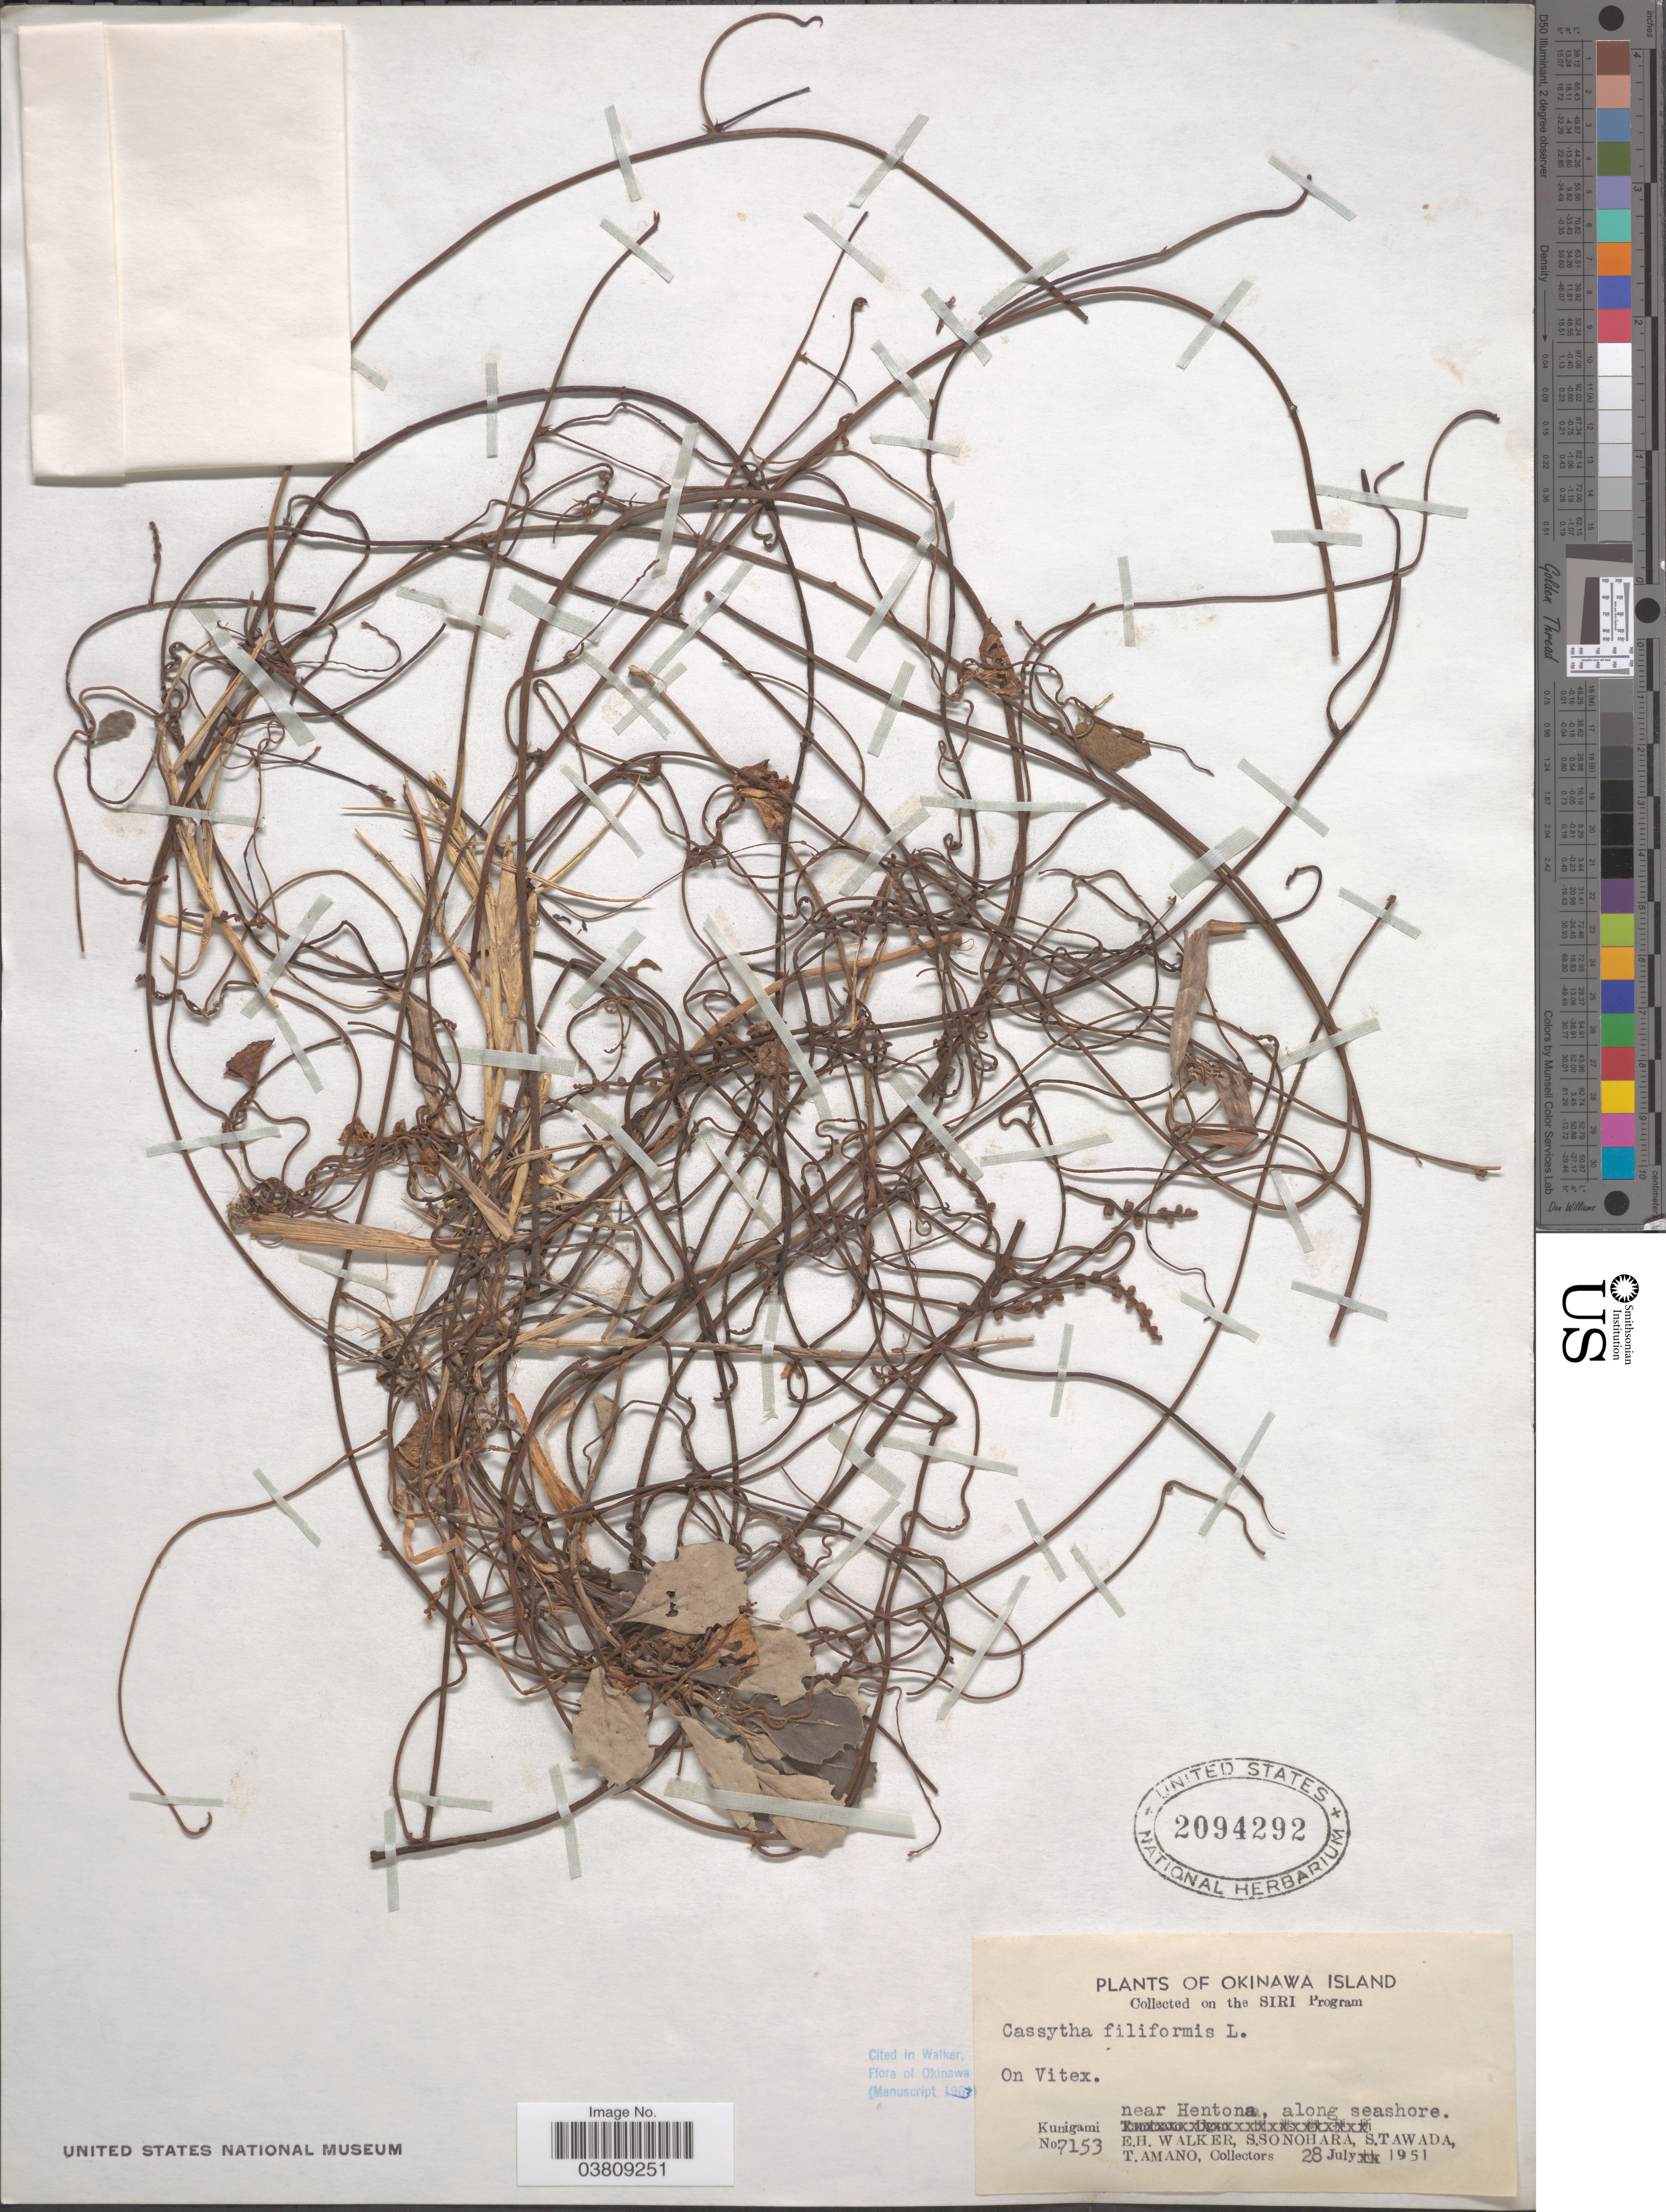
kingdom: Plantae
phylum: Tracheophyta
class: Magnoliopsida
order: Laurales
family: Lauraceae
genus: Cassytha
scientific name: Cassytha filiformis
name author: L.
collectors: E. H. Walker, S. Sonohara, S. Tawada & T. Amano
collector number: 7153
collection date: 1951-07-28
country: Japan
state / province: Okinawa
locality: Okinawa Island. Near Hentona, along seashore.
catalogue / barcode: US 2094292